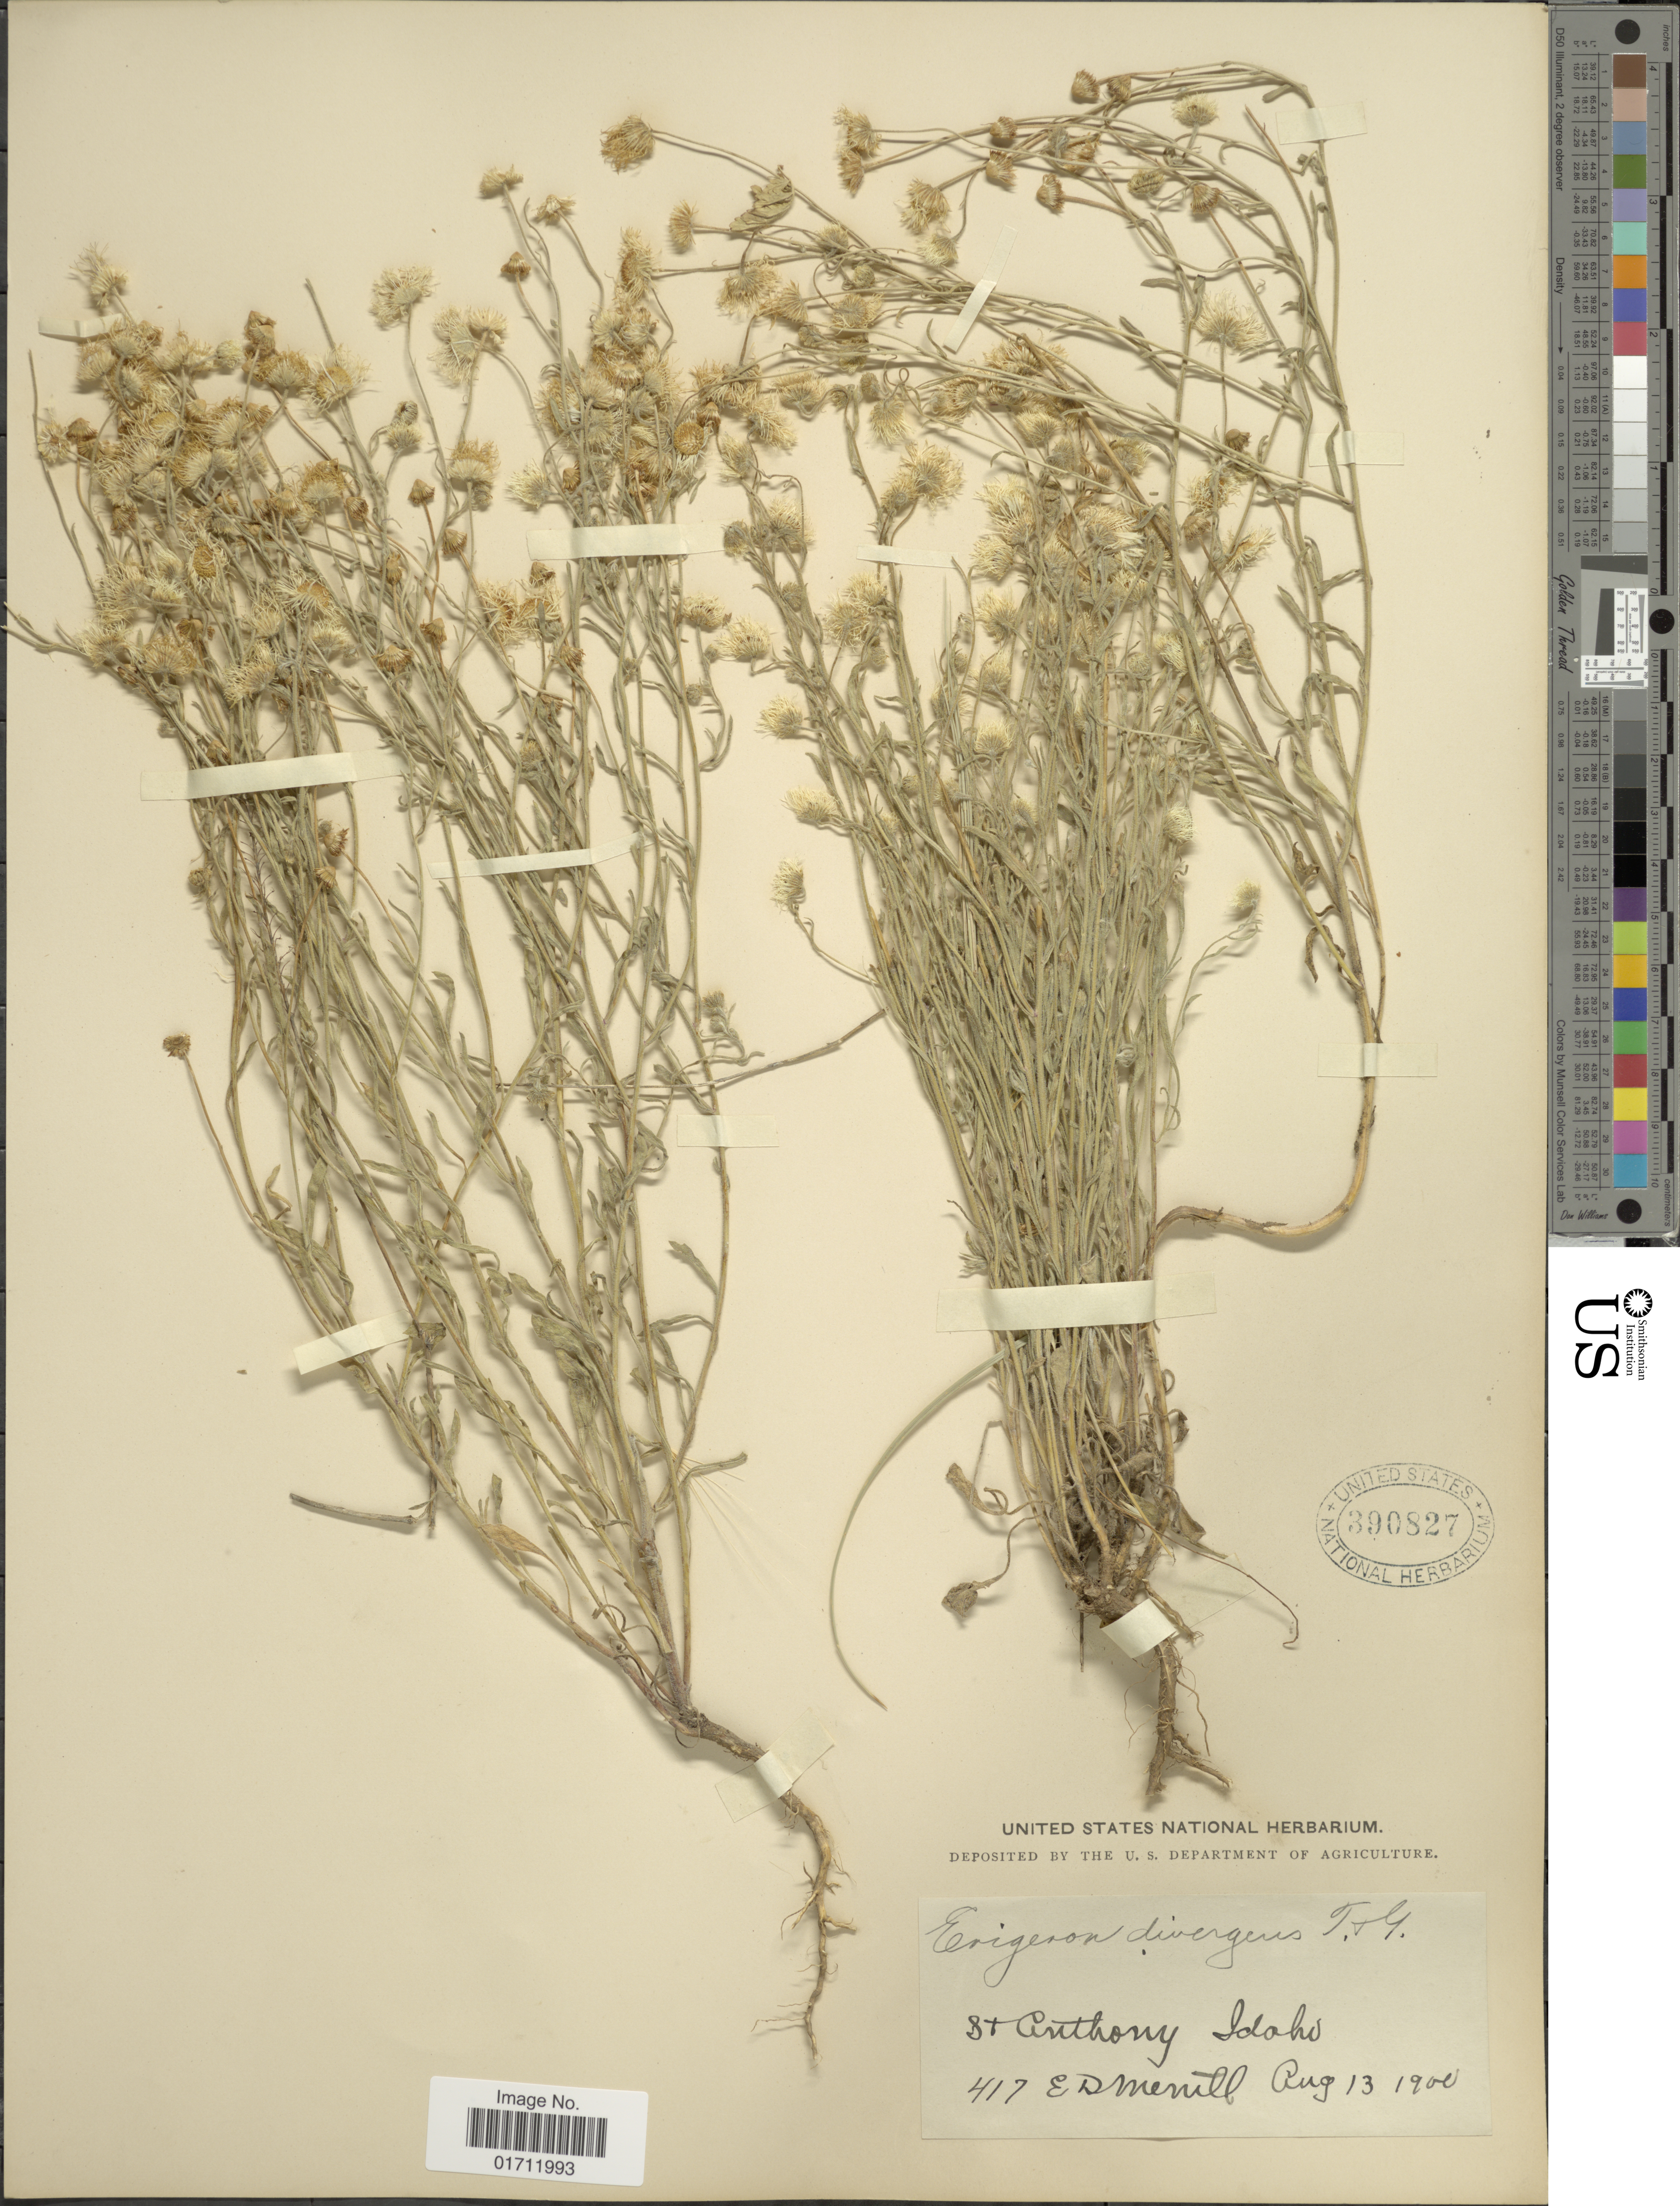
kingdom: Plantae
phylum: Tracheophyta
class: Magnoliopsida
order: Asterales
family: Asteraceae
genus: Erigeron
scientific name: Erigeron divergens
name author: Torr. & A. Gray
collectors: E. D. Merrill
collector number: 417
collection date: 1900-08-13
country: United States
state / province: Idaho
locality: St Anthony.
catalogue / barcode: US 390827